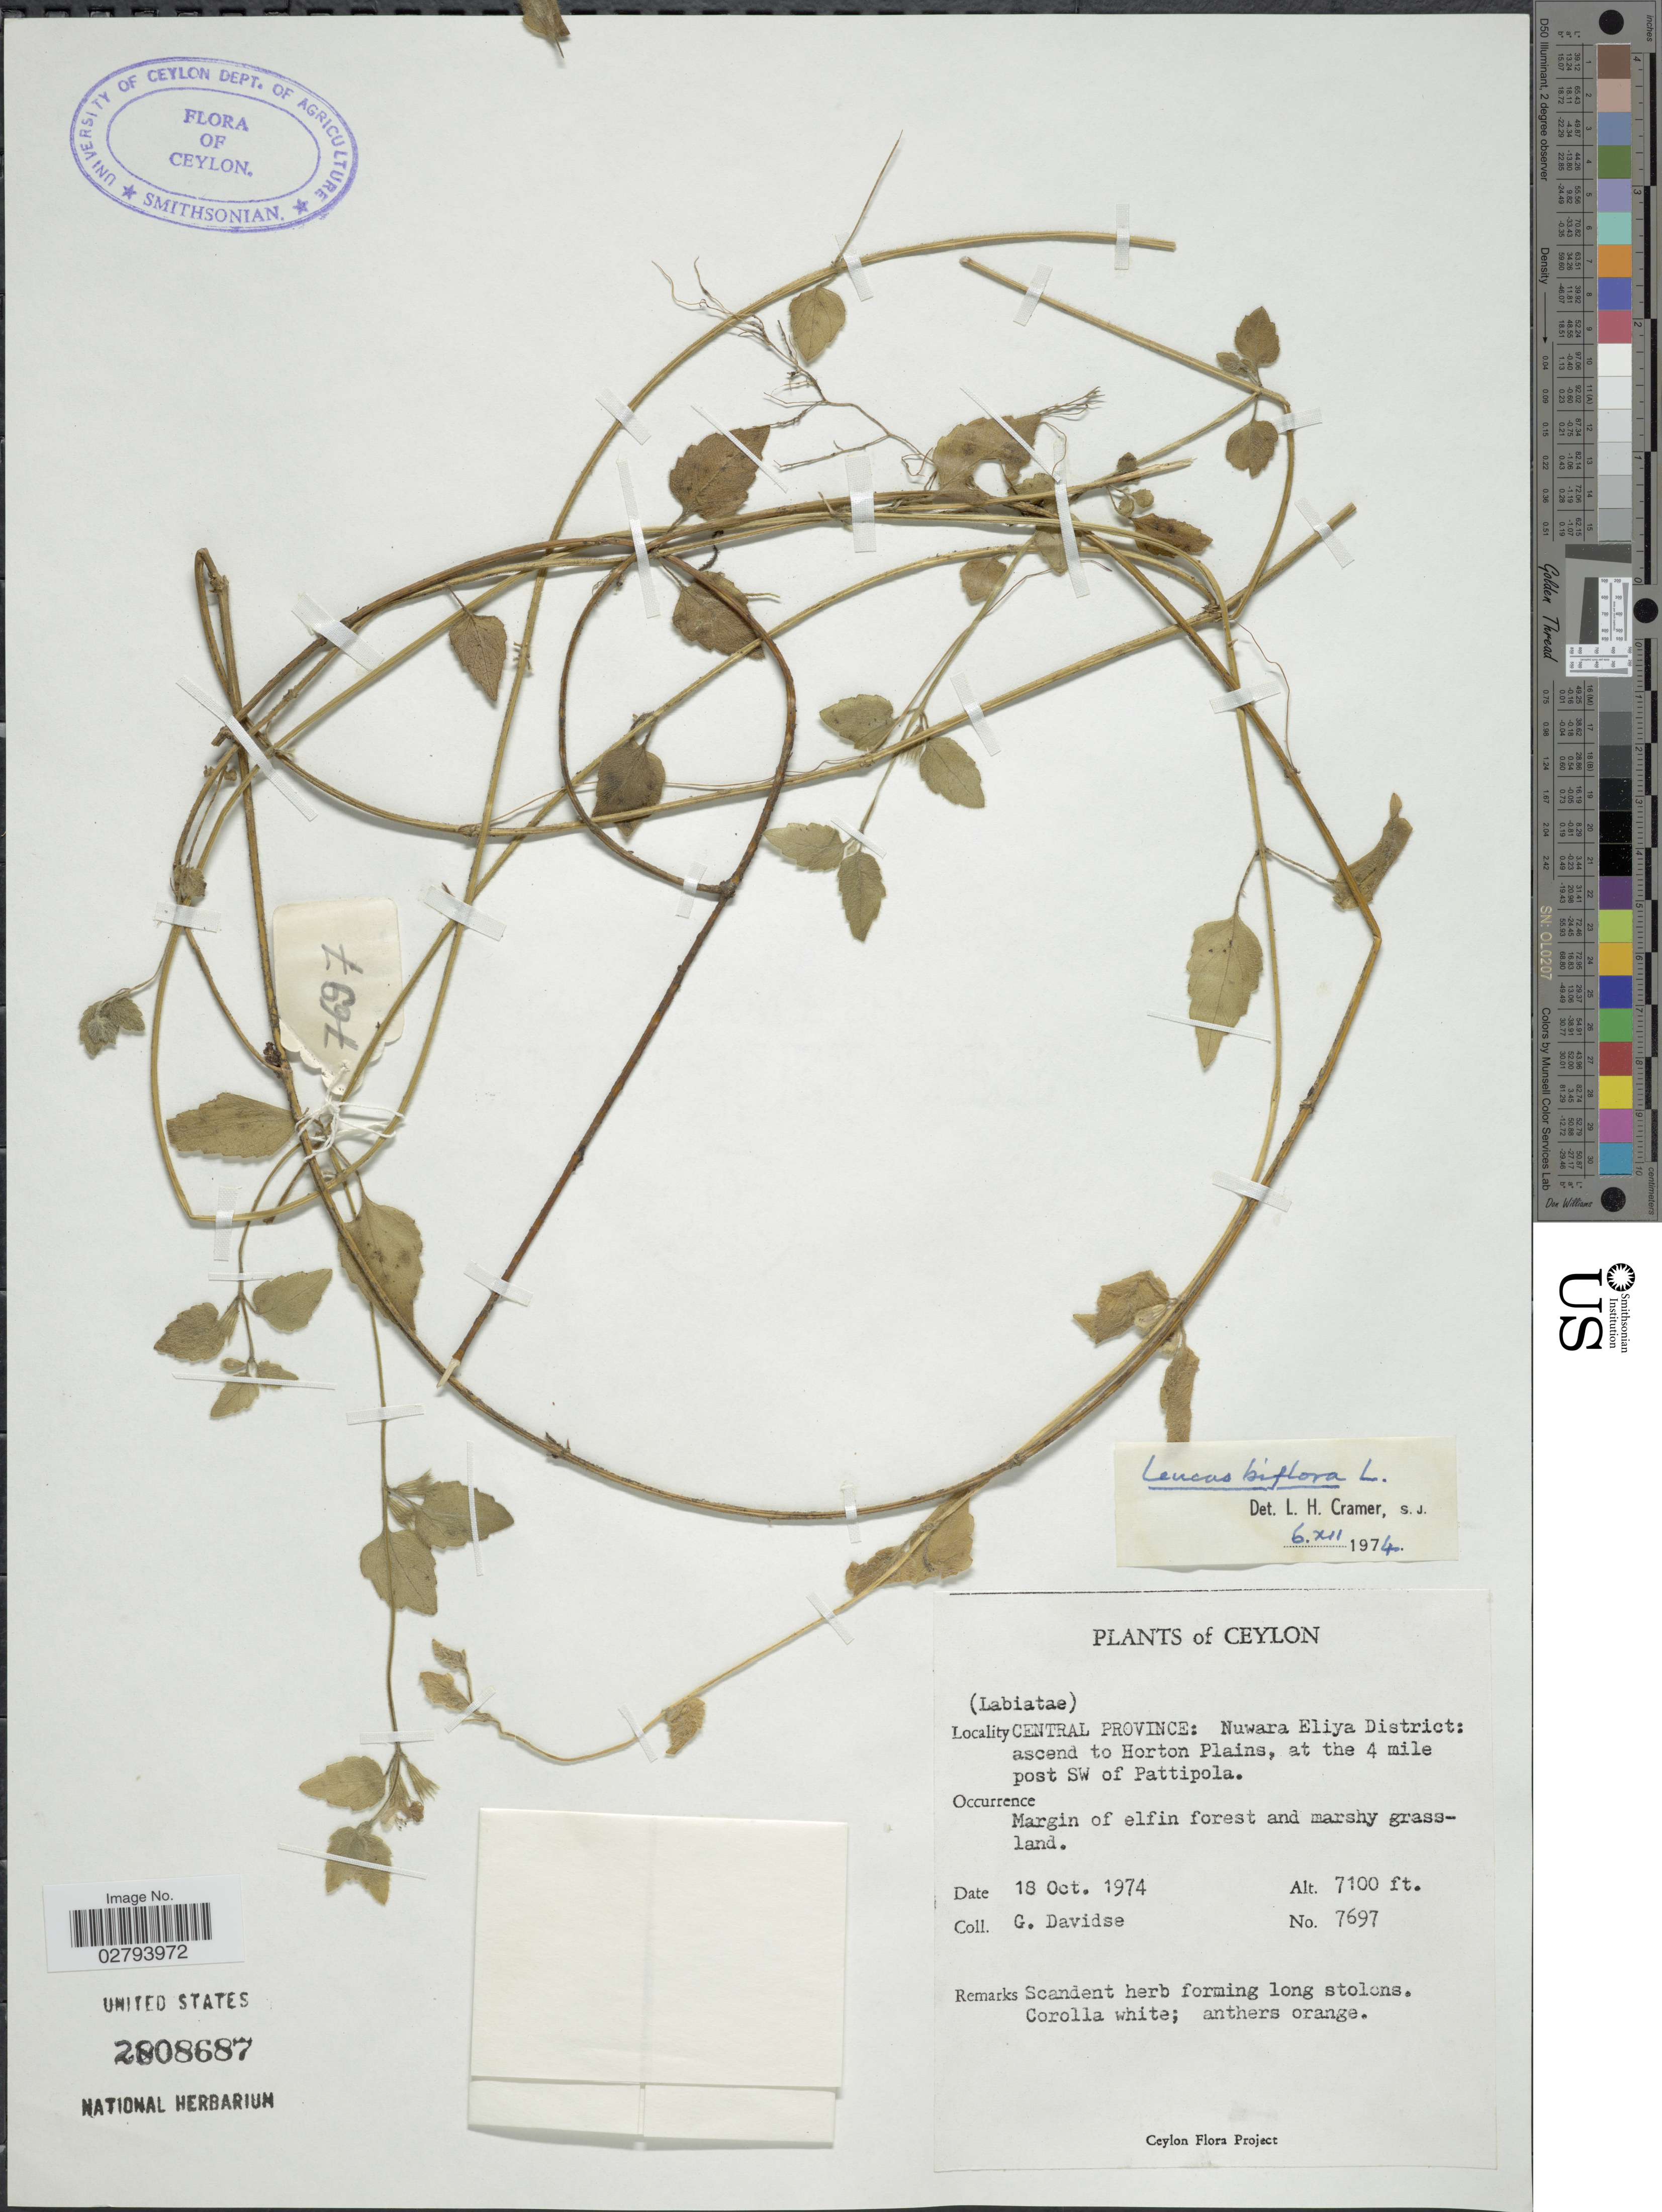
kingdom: Plantae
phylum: Tracheophyta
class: Magnoliopsida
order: Lamiales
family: Lamiaceae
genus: Leucas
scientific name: Leucas biflora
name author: (Vahl) Sm.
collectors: G. Davidse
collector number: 7697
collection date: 1974-10-18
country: Sri Lanka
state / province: Central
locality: Central Province: Nuwara Eliya District: ascend to Horton Plains, at the 4 mile post SW of Pattipola, Ceylon.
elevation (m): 2164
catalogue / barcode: US 2808687